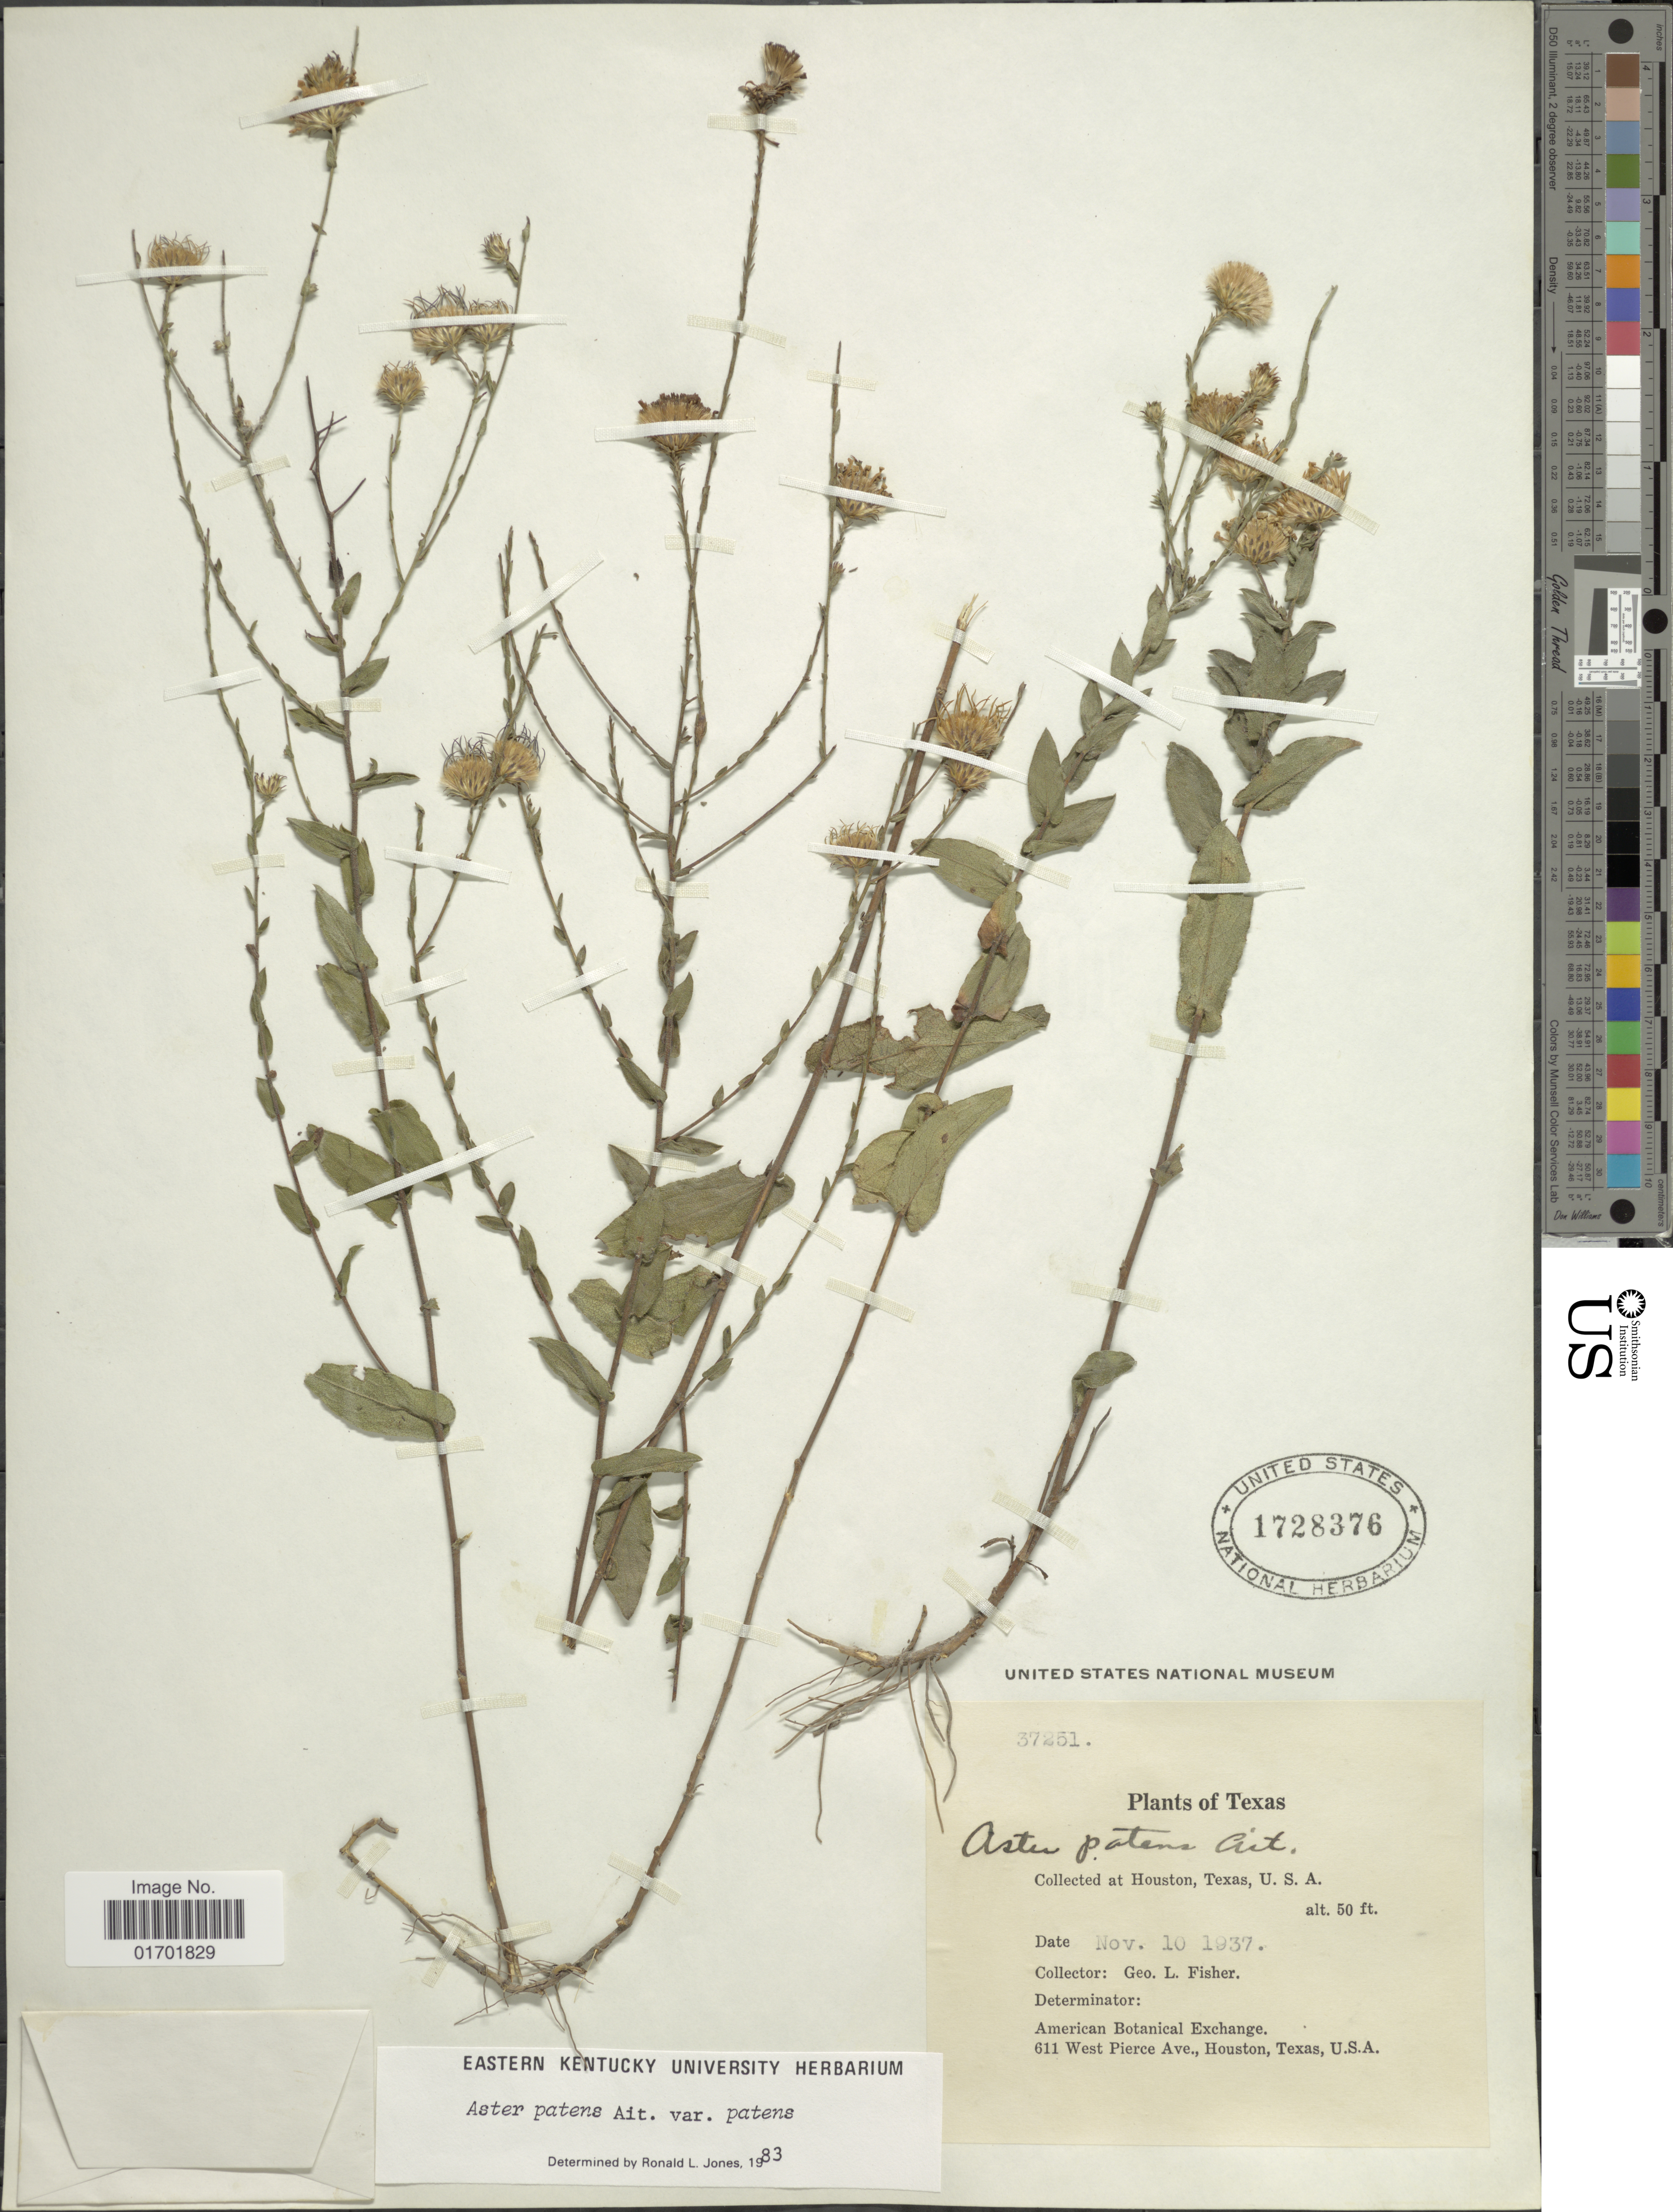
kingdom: Plantae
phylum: Tracheophyta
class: Magnoliopsida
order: Asterales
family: Asteraceae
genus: Symphyotrichum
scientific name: Symphyotrichum patens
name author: (Aiton) G.L. Nesom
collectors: G. L. Fisher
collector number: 37251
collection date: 1937-11-10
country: United States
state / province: Texas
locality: Houston.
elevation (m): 15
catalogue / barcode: US 1728376